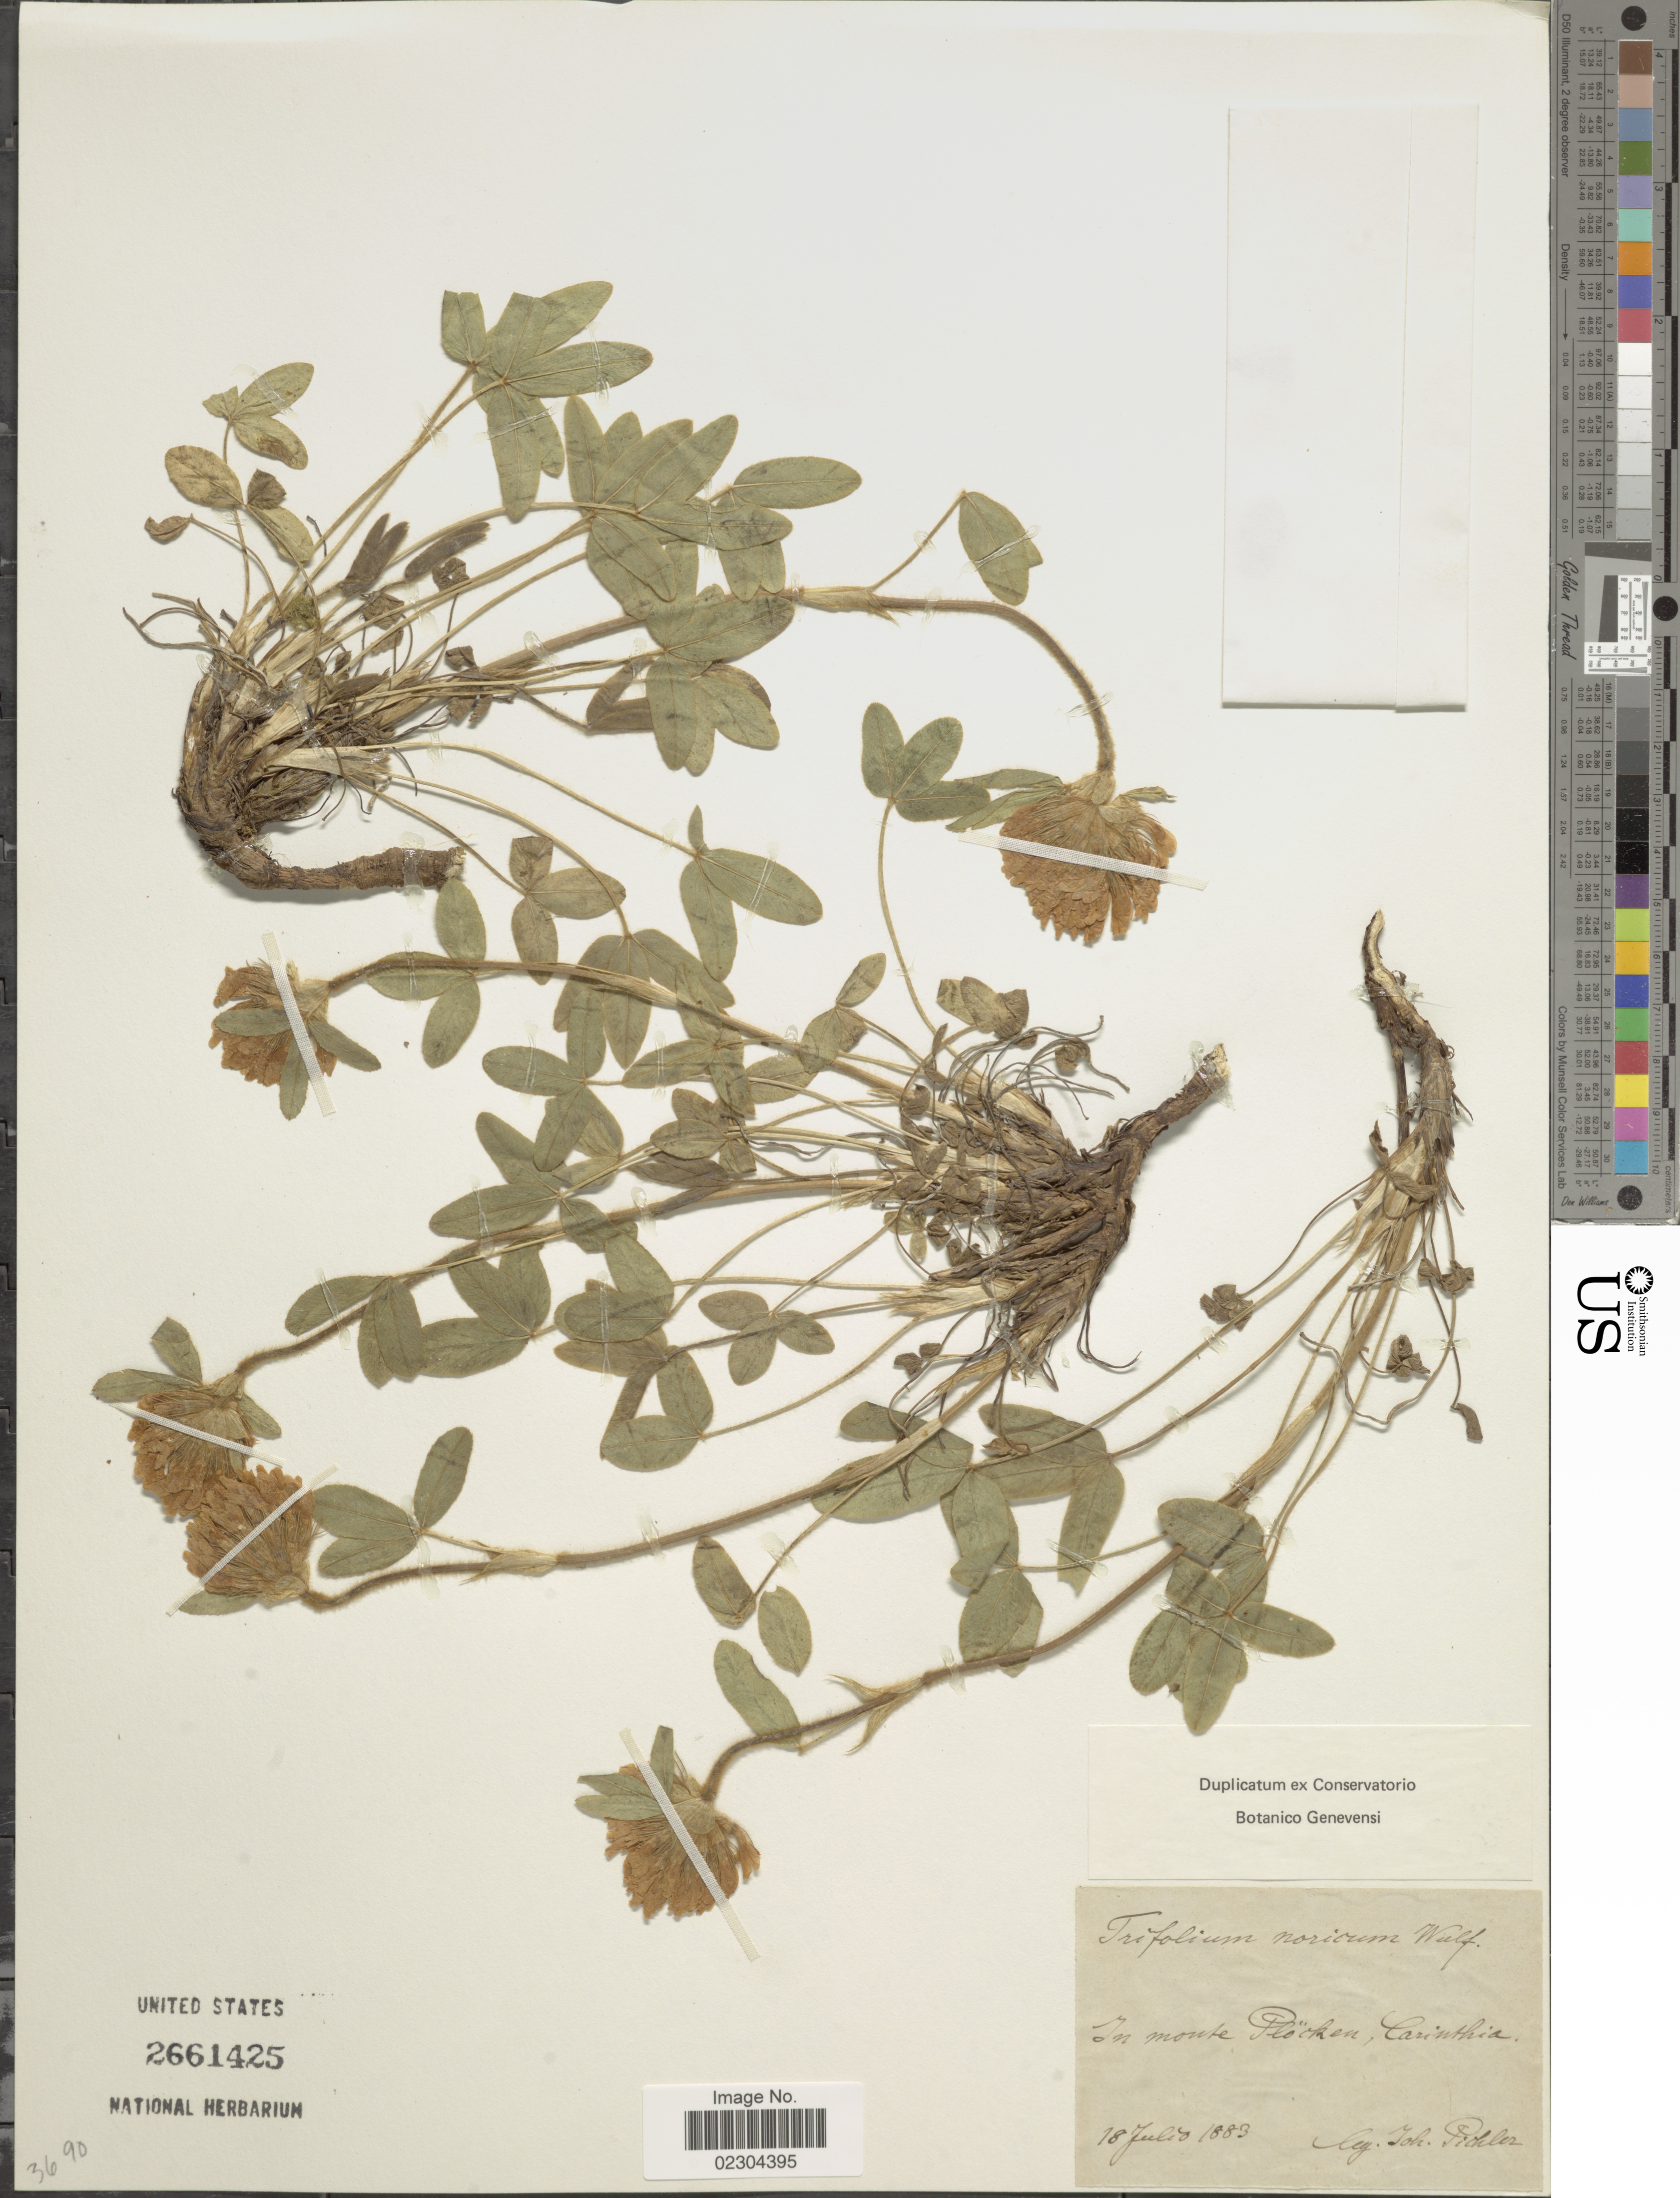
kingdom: Plantae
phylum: Tracheophyta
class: Magnoliopsida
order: Fabales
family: Fabaceae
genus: Trifolium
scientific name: Trifolium noricum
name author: Wulfen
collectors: J. Pichler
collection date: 1883-07-18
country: Austria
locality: In monte Plochen, Carinthia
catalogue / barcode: US 2661425